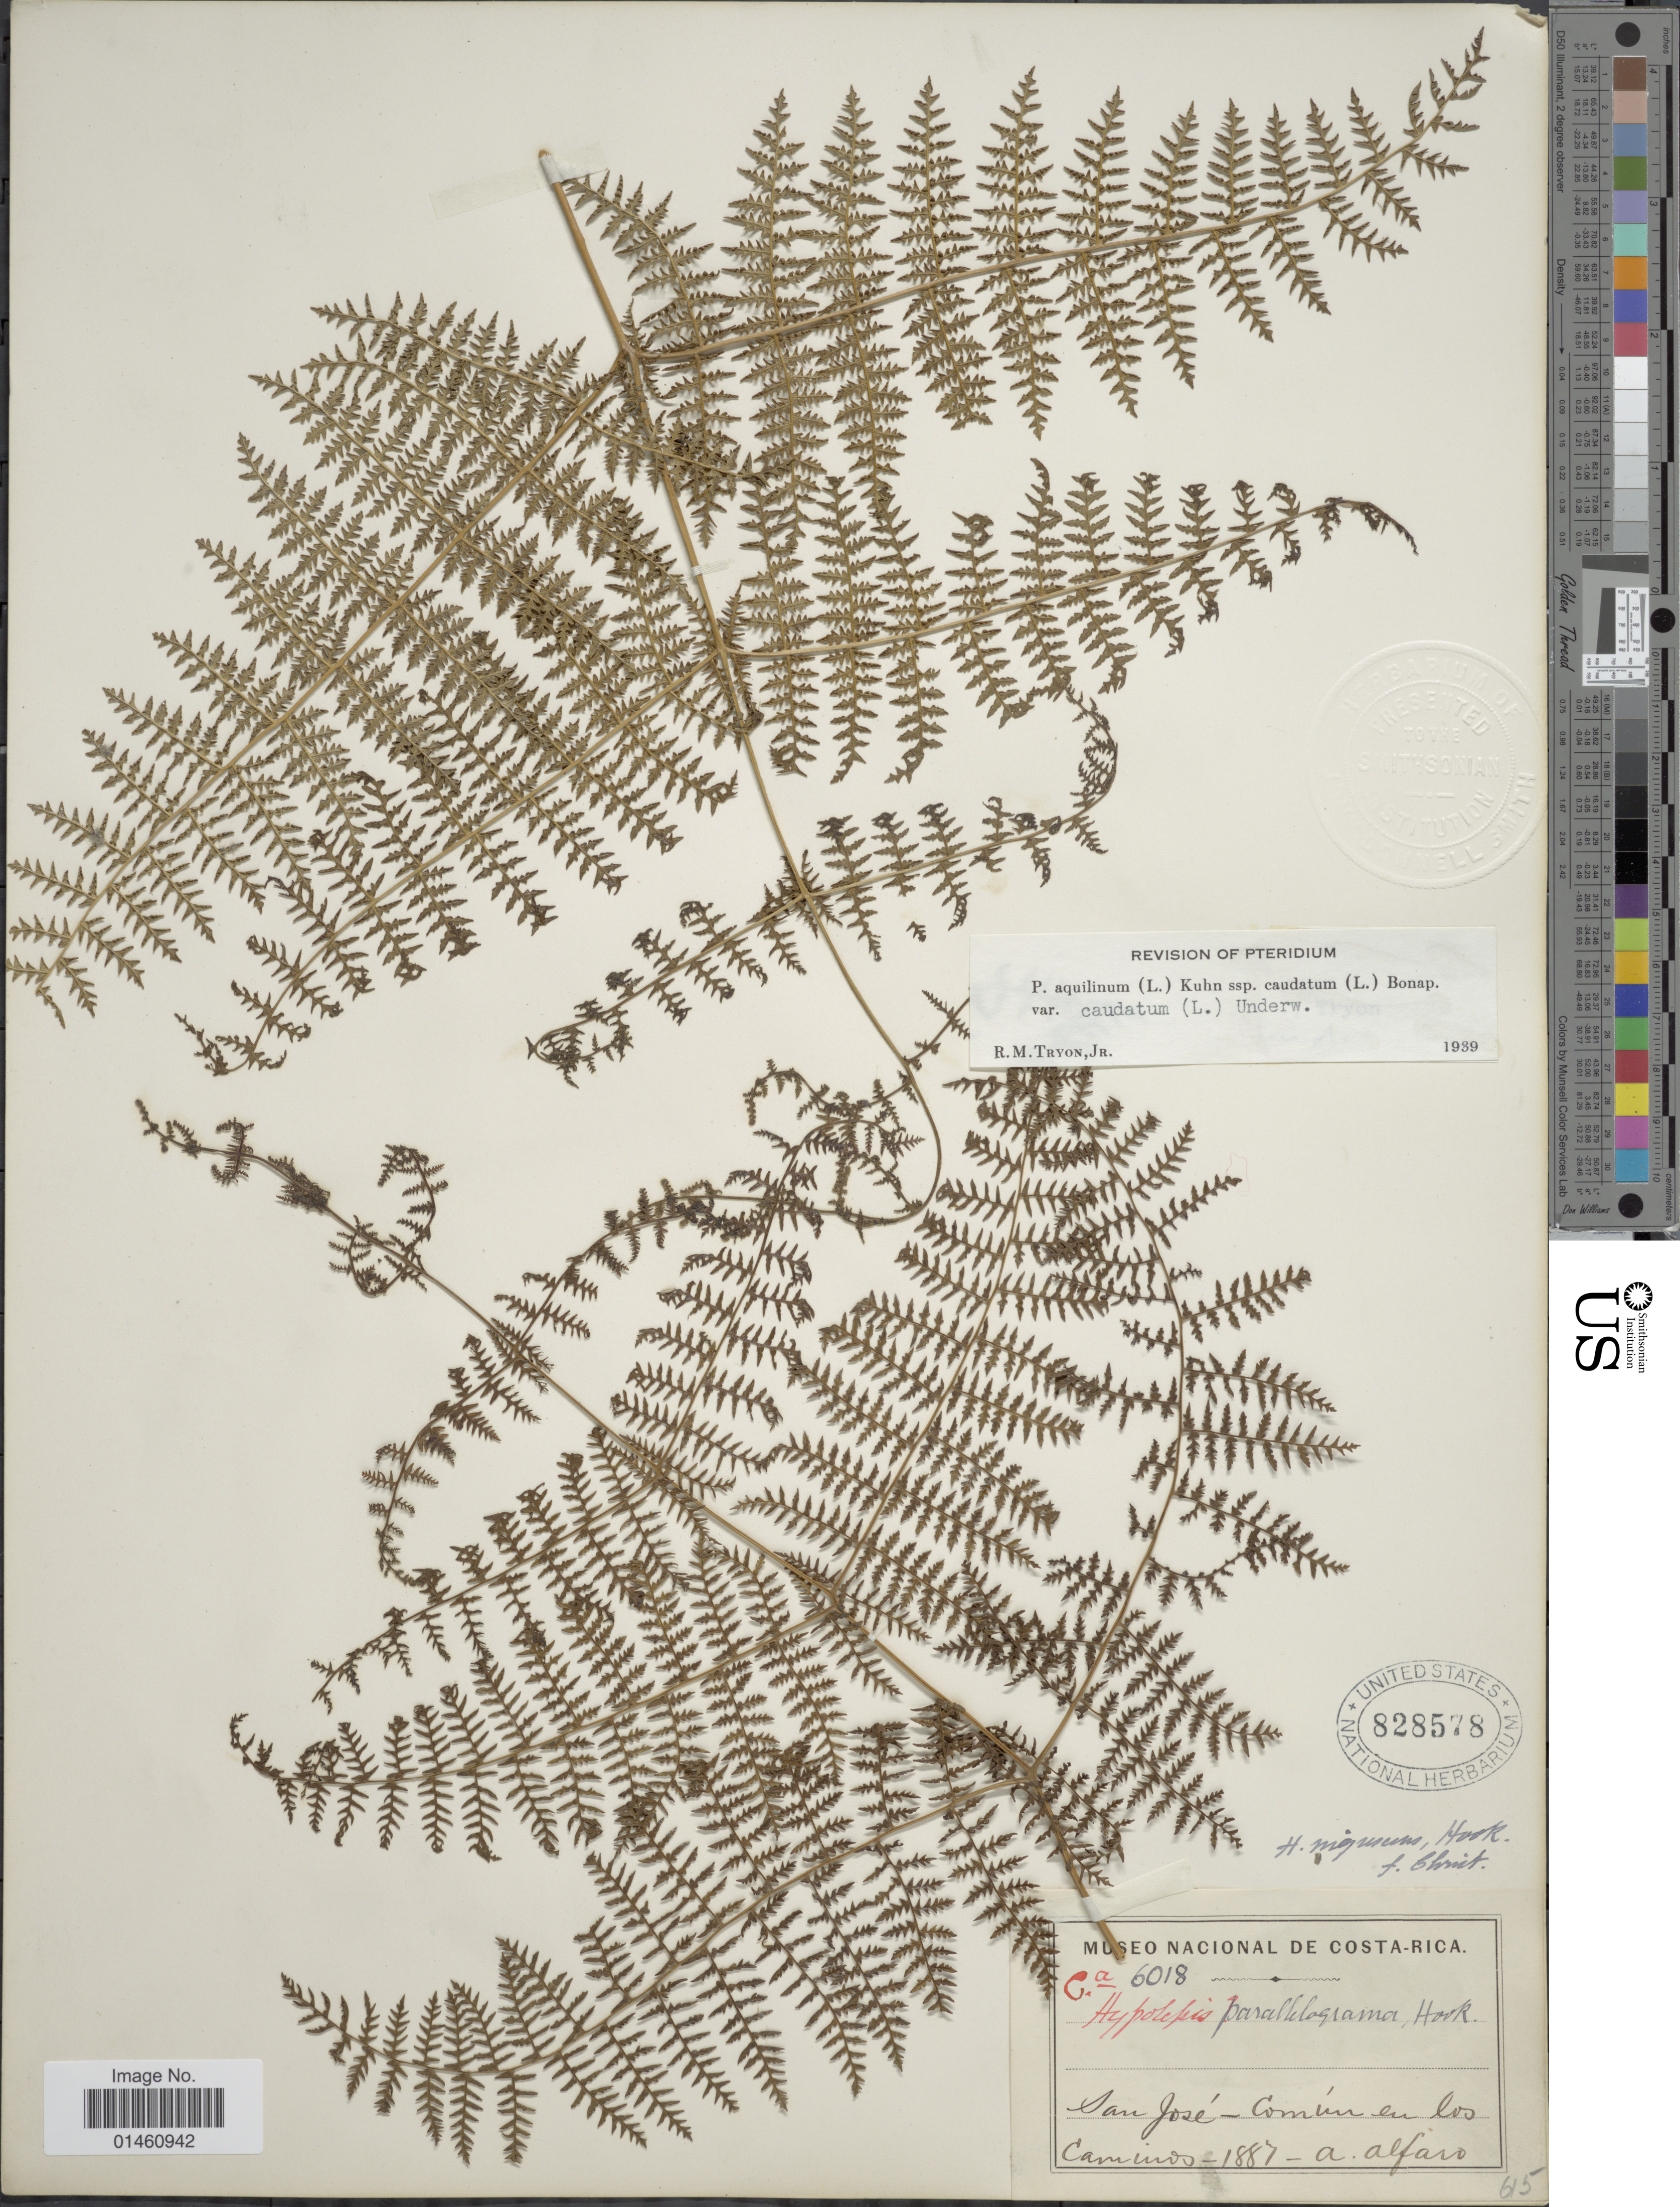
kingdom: Plantae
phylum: Tracheophyta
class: Polypodiopsida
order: Polypodiales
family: Dennstaedtiaceae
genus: Pteridium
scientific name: Pteridium caudatum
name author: (L.) Maxon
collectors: A. Alfaro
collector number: G.a 6018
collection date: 1887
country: Costa Rica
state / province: San José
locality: Comun en los Caminos.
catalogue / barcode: US 828578